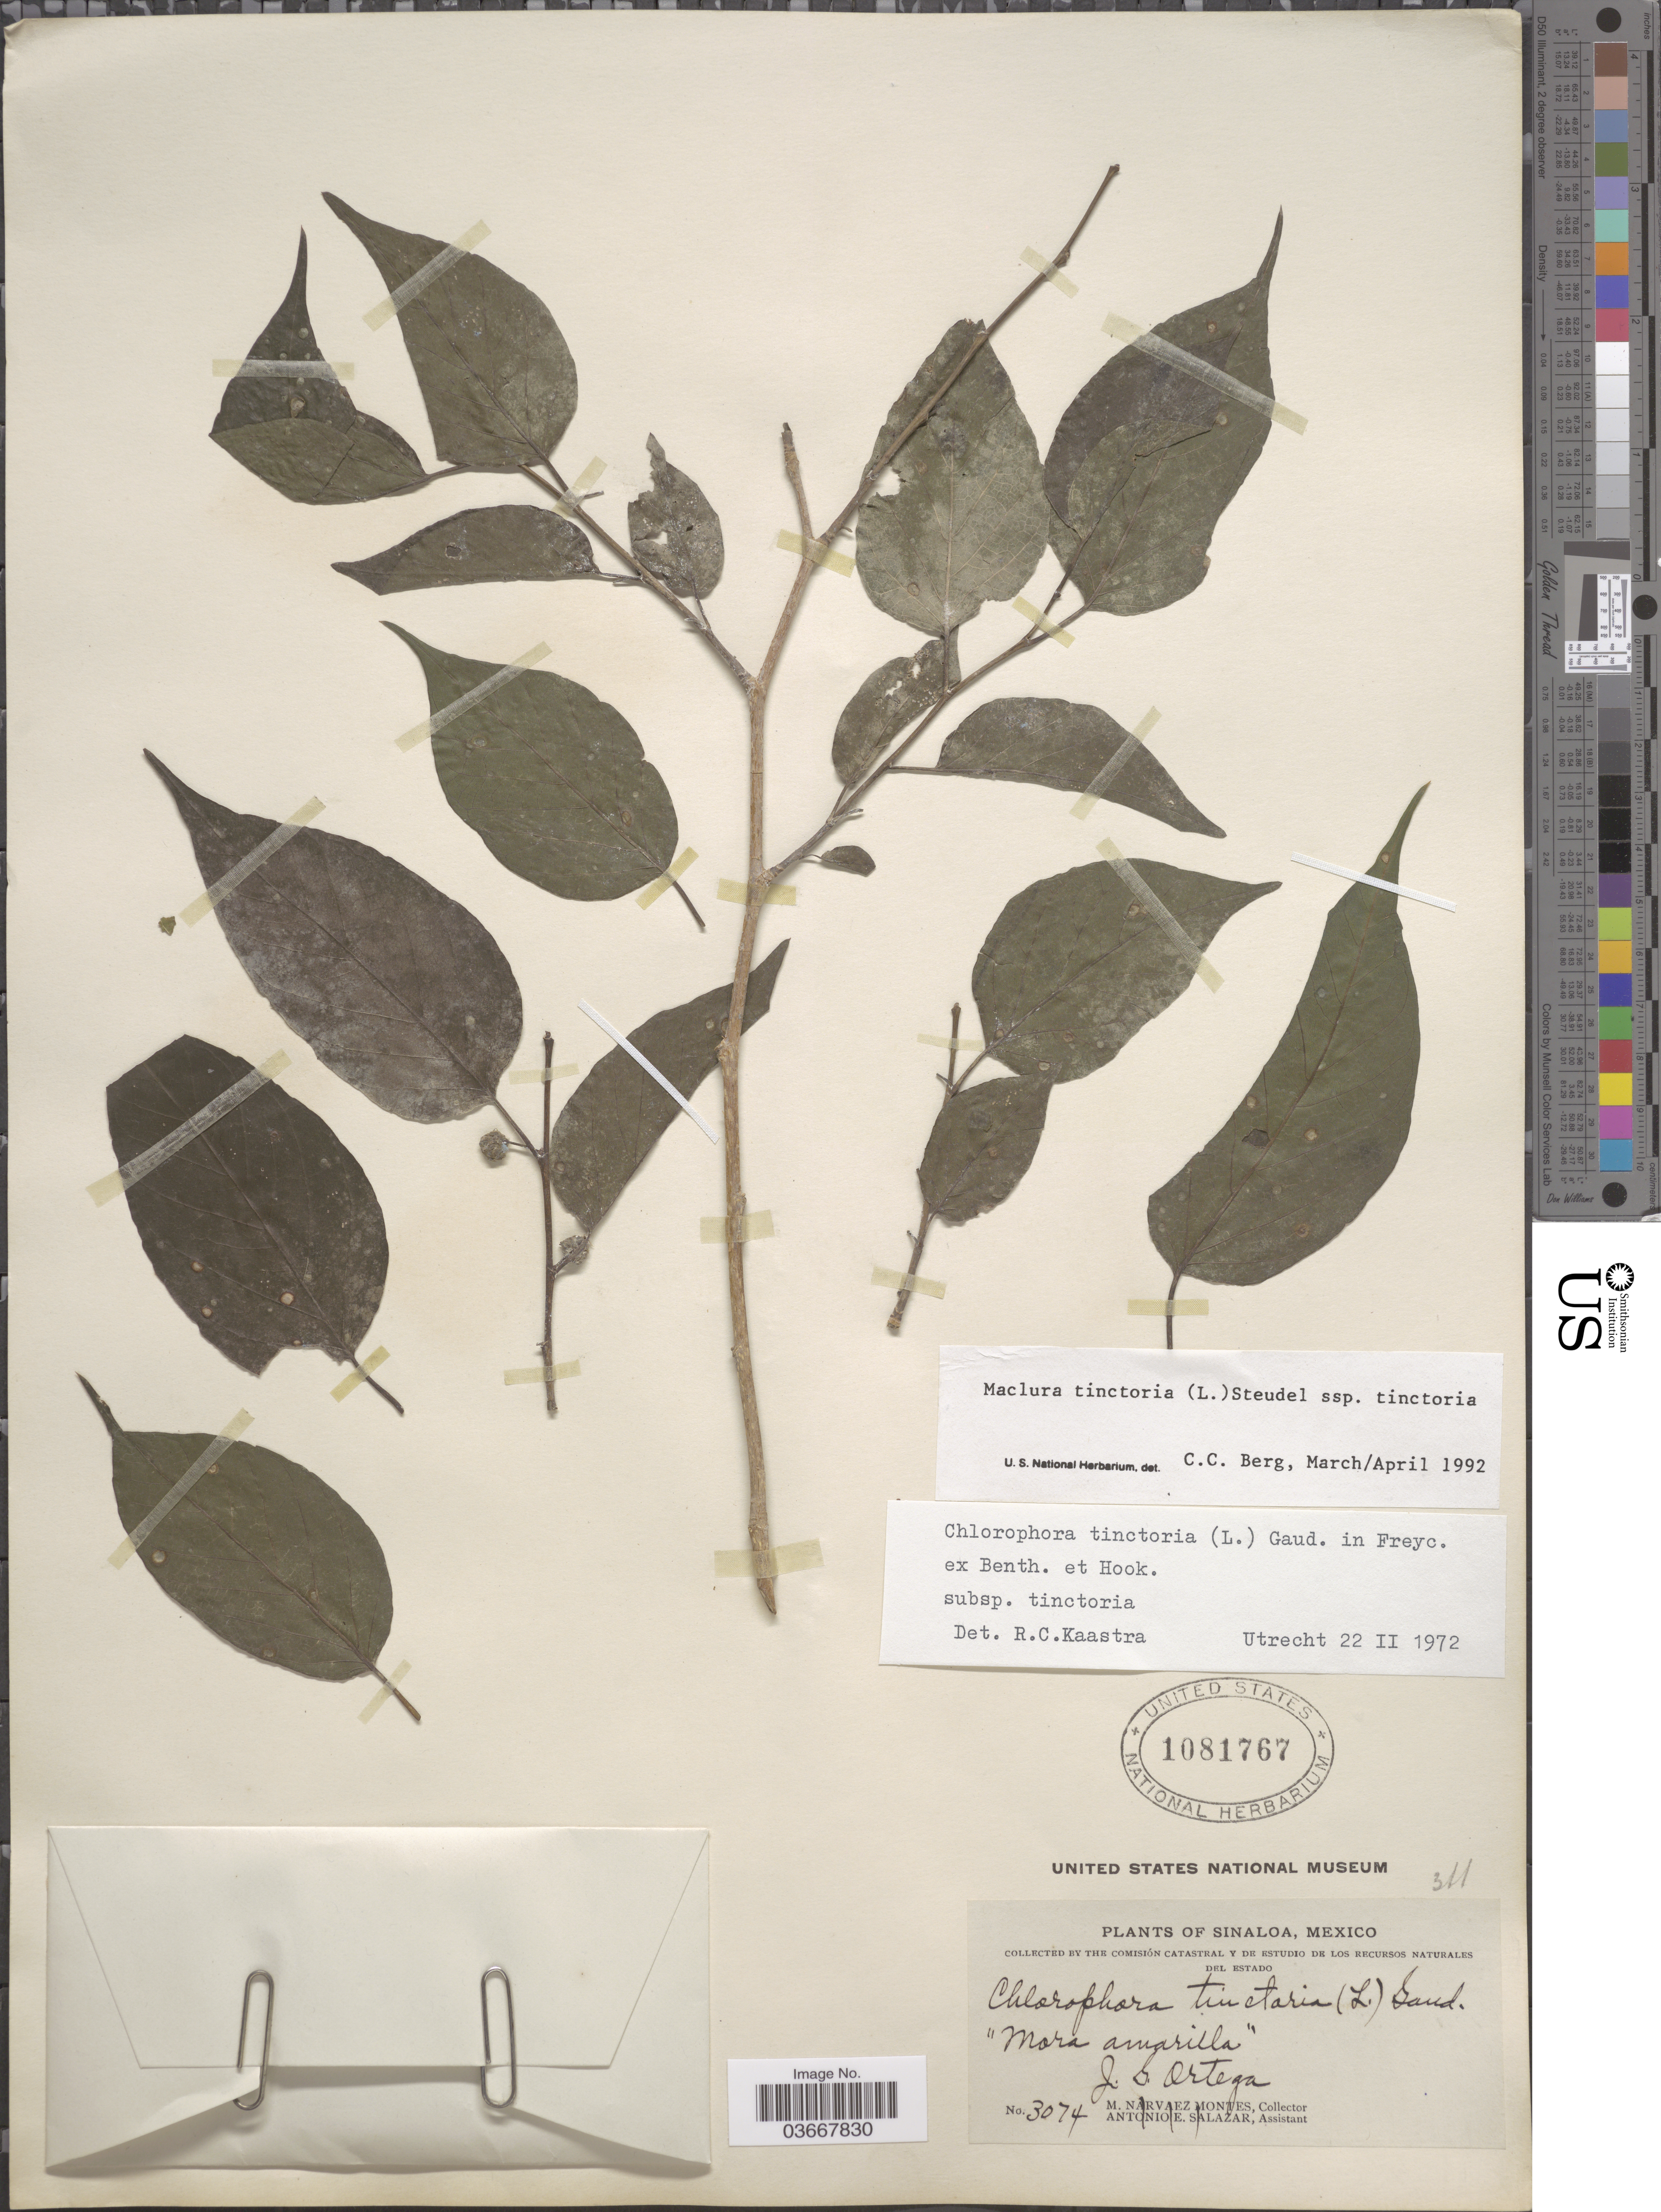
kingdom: Plantae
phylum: Tracheophyta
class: Magnoliopsida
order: Rosales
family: Moraceae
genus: Maclura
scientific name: Maclura tinctoria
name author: (L.) D. Don ex Steud.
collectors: J. Ortega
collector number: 3074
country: Mexico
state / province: Sinaloa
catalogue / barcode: US 1081767